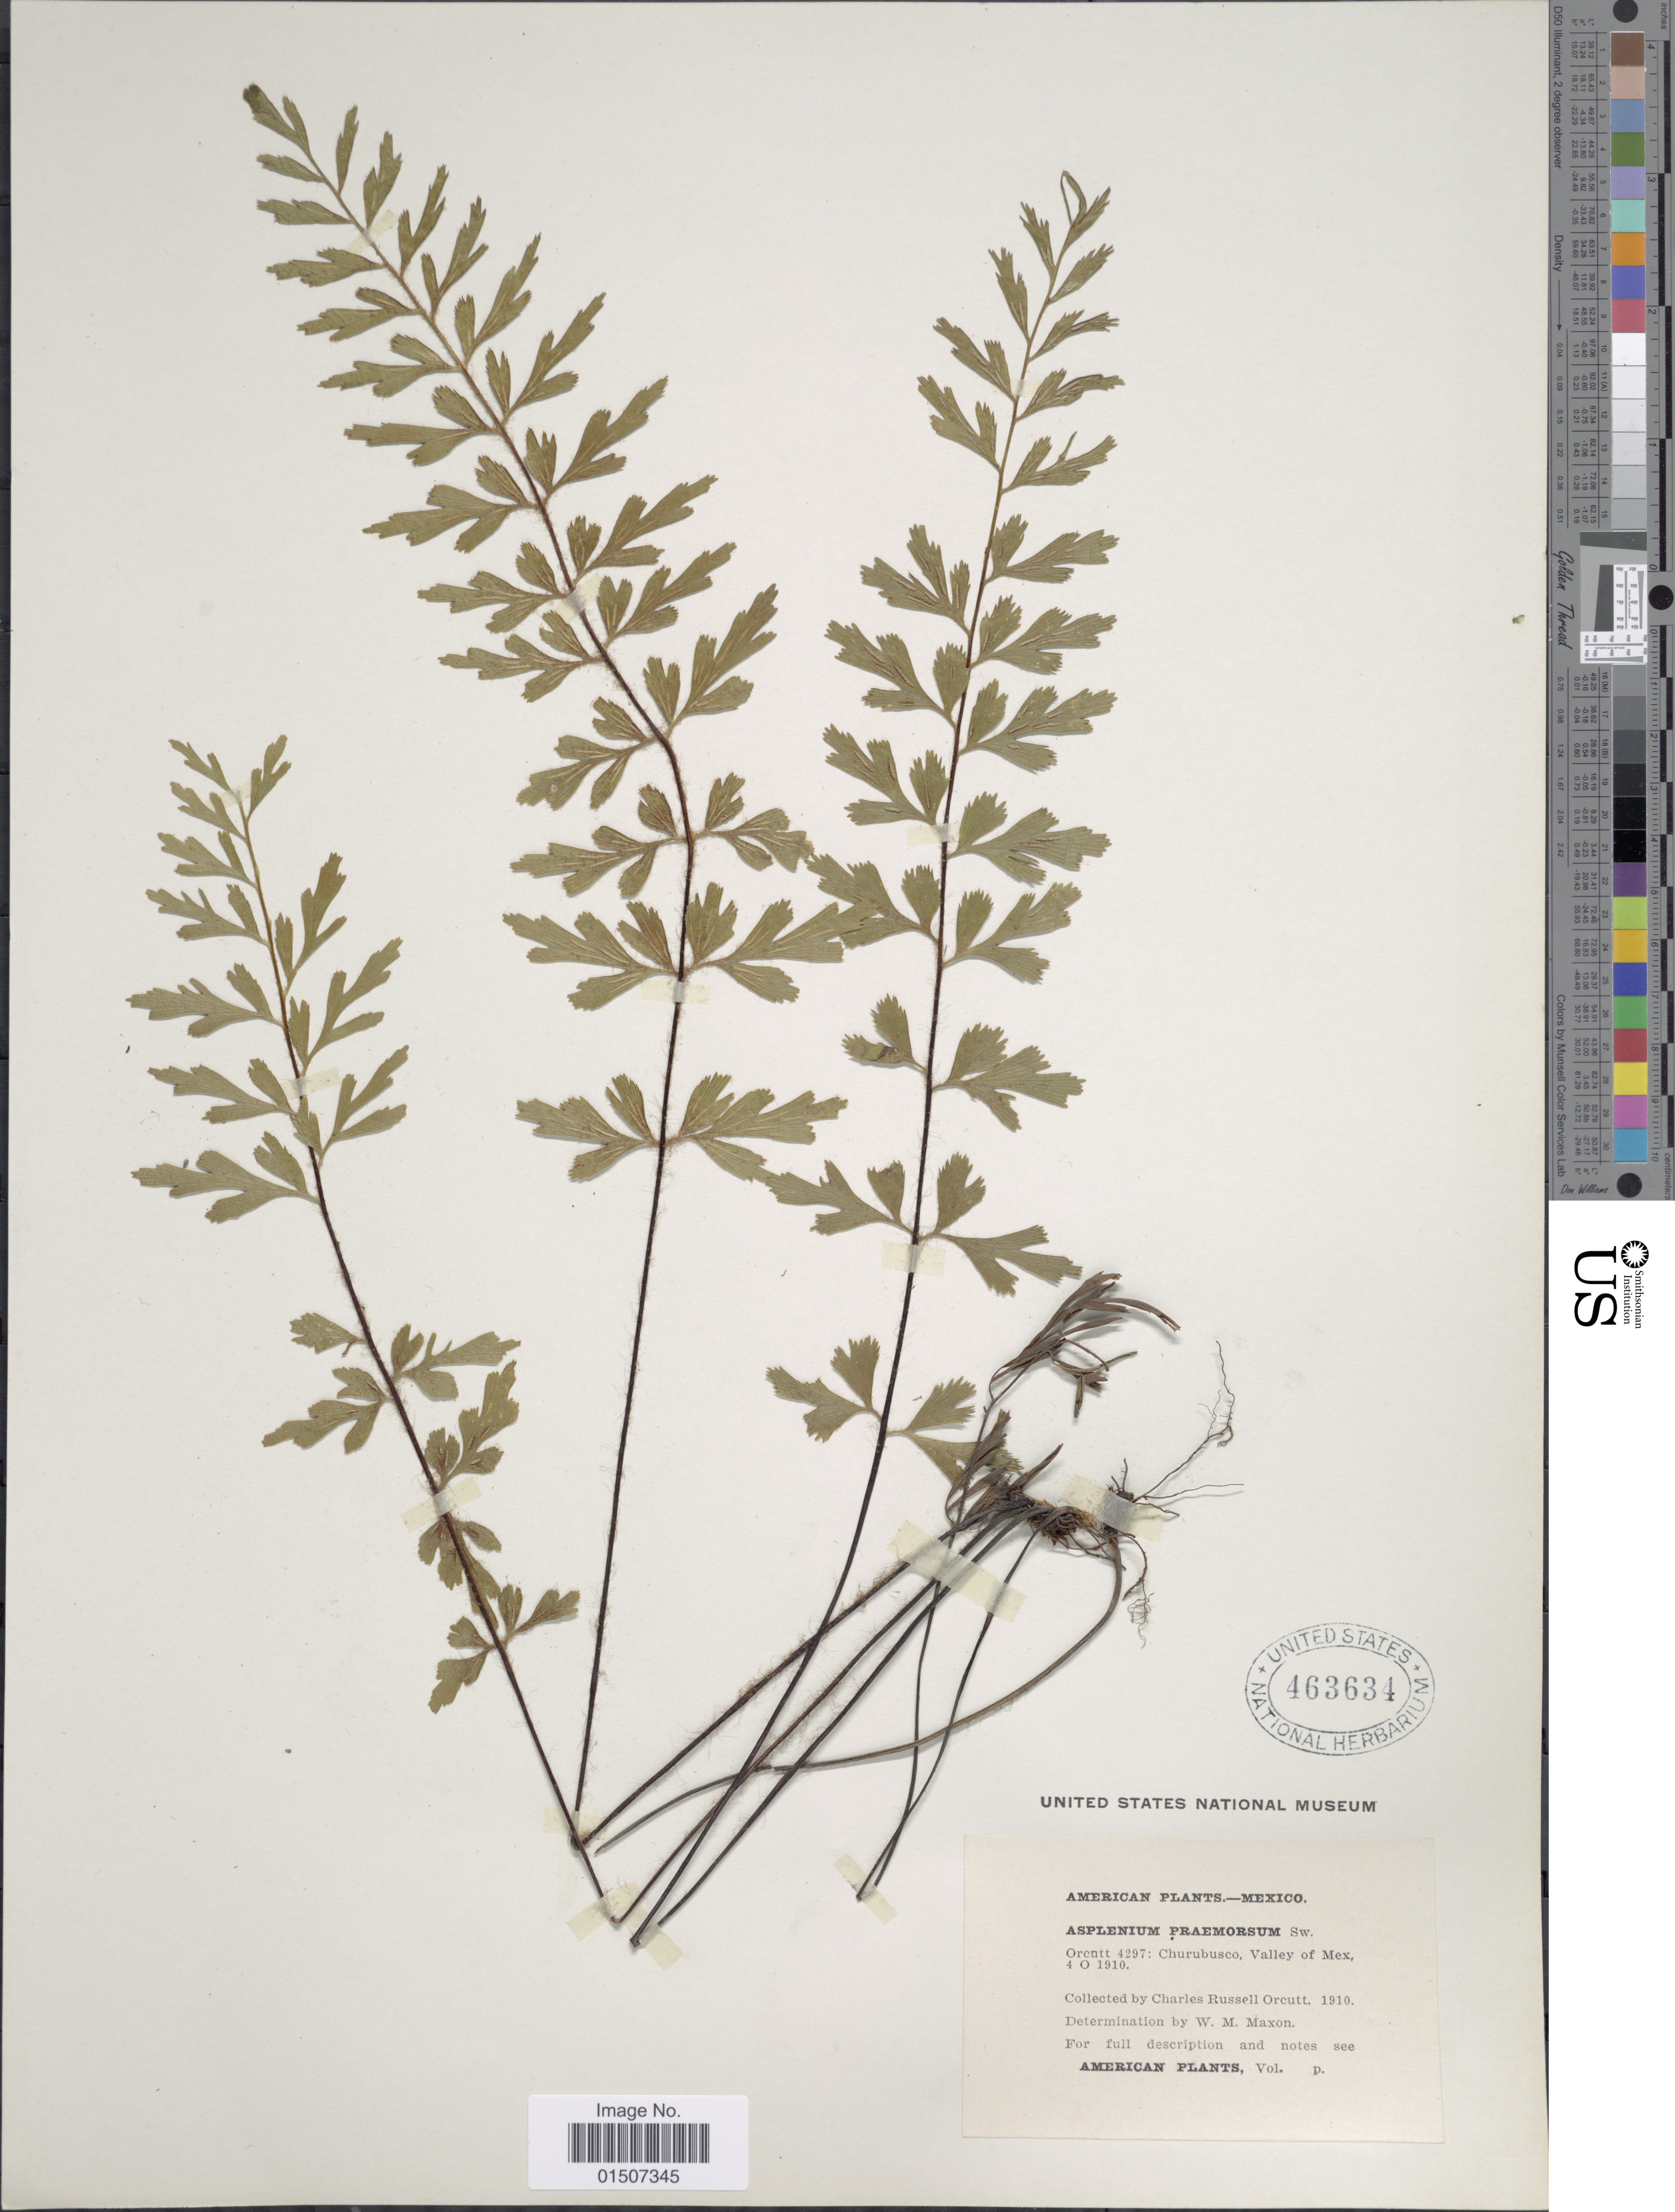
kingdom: Plantae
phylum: Tracheophyta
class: Polypodiopsida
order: Polypodiales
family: Aspleniaceae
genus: Asplenium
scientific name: Asplenium praemorsum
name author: Sw.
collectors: C. R. Orcutt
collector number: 4297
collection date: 1910-10-04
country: Mexico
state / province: México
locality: Churubusco, Valley of Mex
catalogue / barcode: US 463634